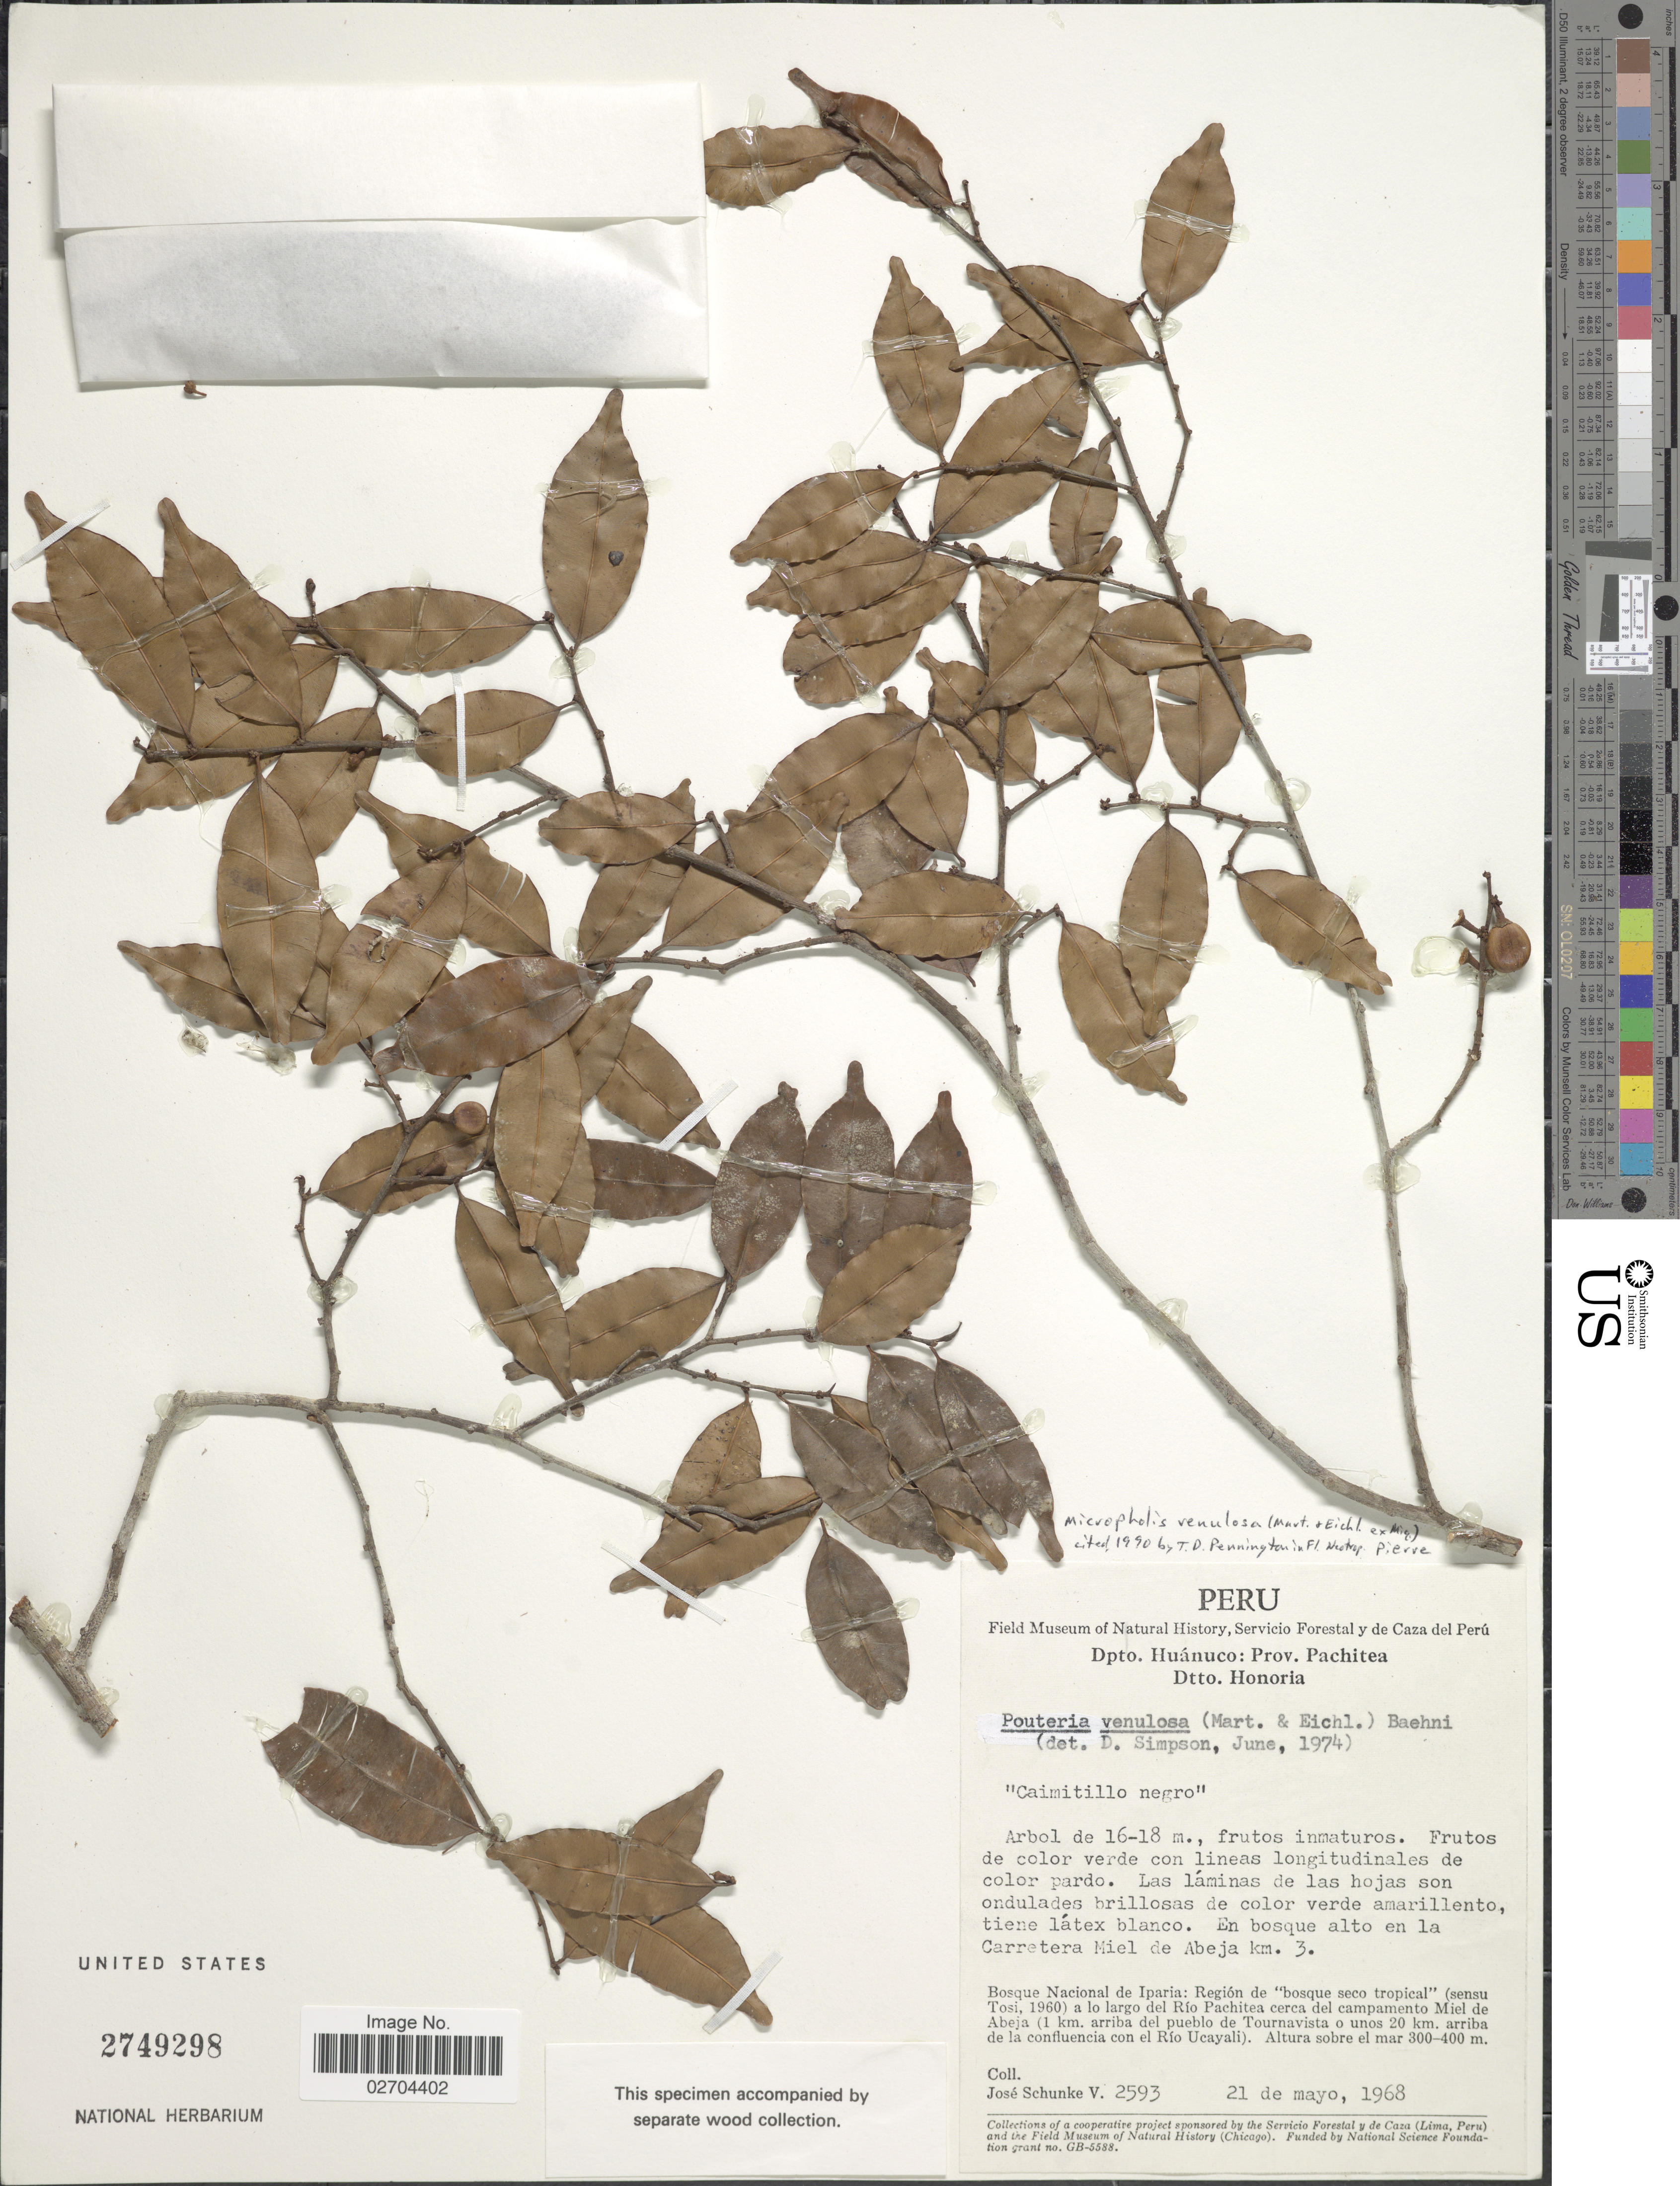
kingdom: Plantae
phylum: Tracheophyta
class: Magnoliopsida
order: Ericales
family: Sapotaceae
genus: Micropholis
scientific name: Micropholis venulosa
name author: (Mart. & Eichler) Pierre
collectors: J. Schunke Vigo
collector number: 2593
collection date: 1968-05-21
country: Peru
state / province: Huánuco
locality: Dpto. Huanuco: Prov. Pachitea, Dtto. Honoria. En bosque alto en la Carretera Miel de Abeja km 3. Bosque Nacional de Iparia : Region de "bosque seco tropical" (sensu tosi), 1960) a lo largo del Rio Pachitea cerca del campamento Miel de Abeja (1 km. arriba del pueblo de Tournavista o unos 20 km. arriba de la confluence con el Rio Ucayali).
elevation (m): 300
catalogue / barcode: US 2749298